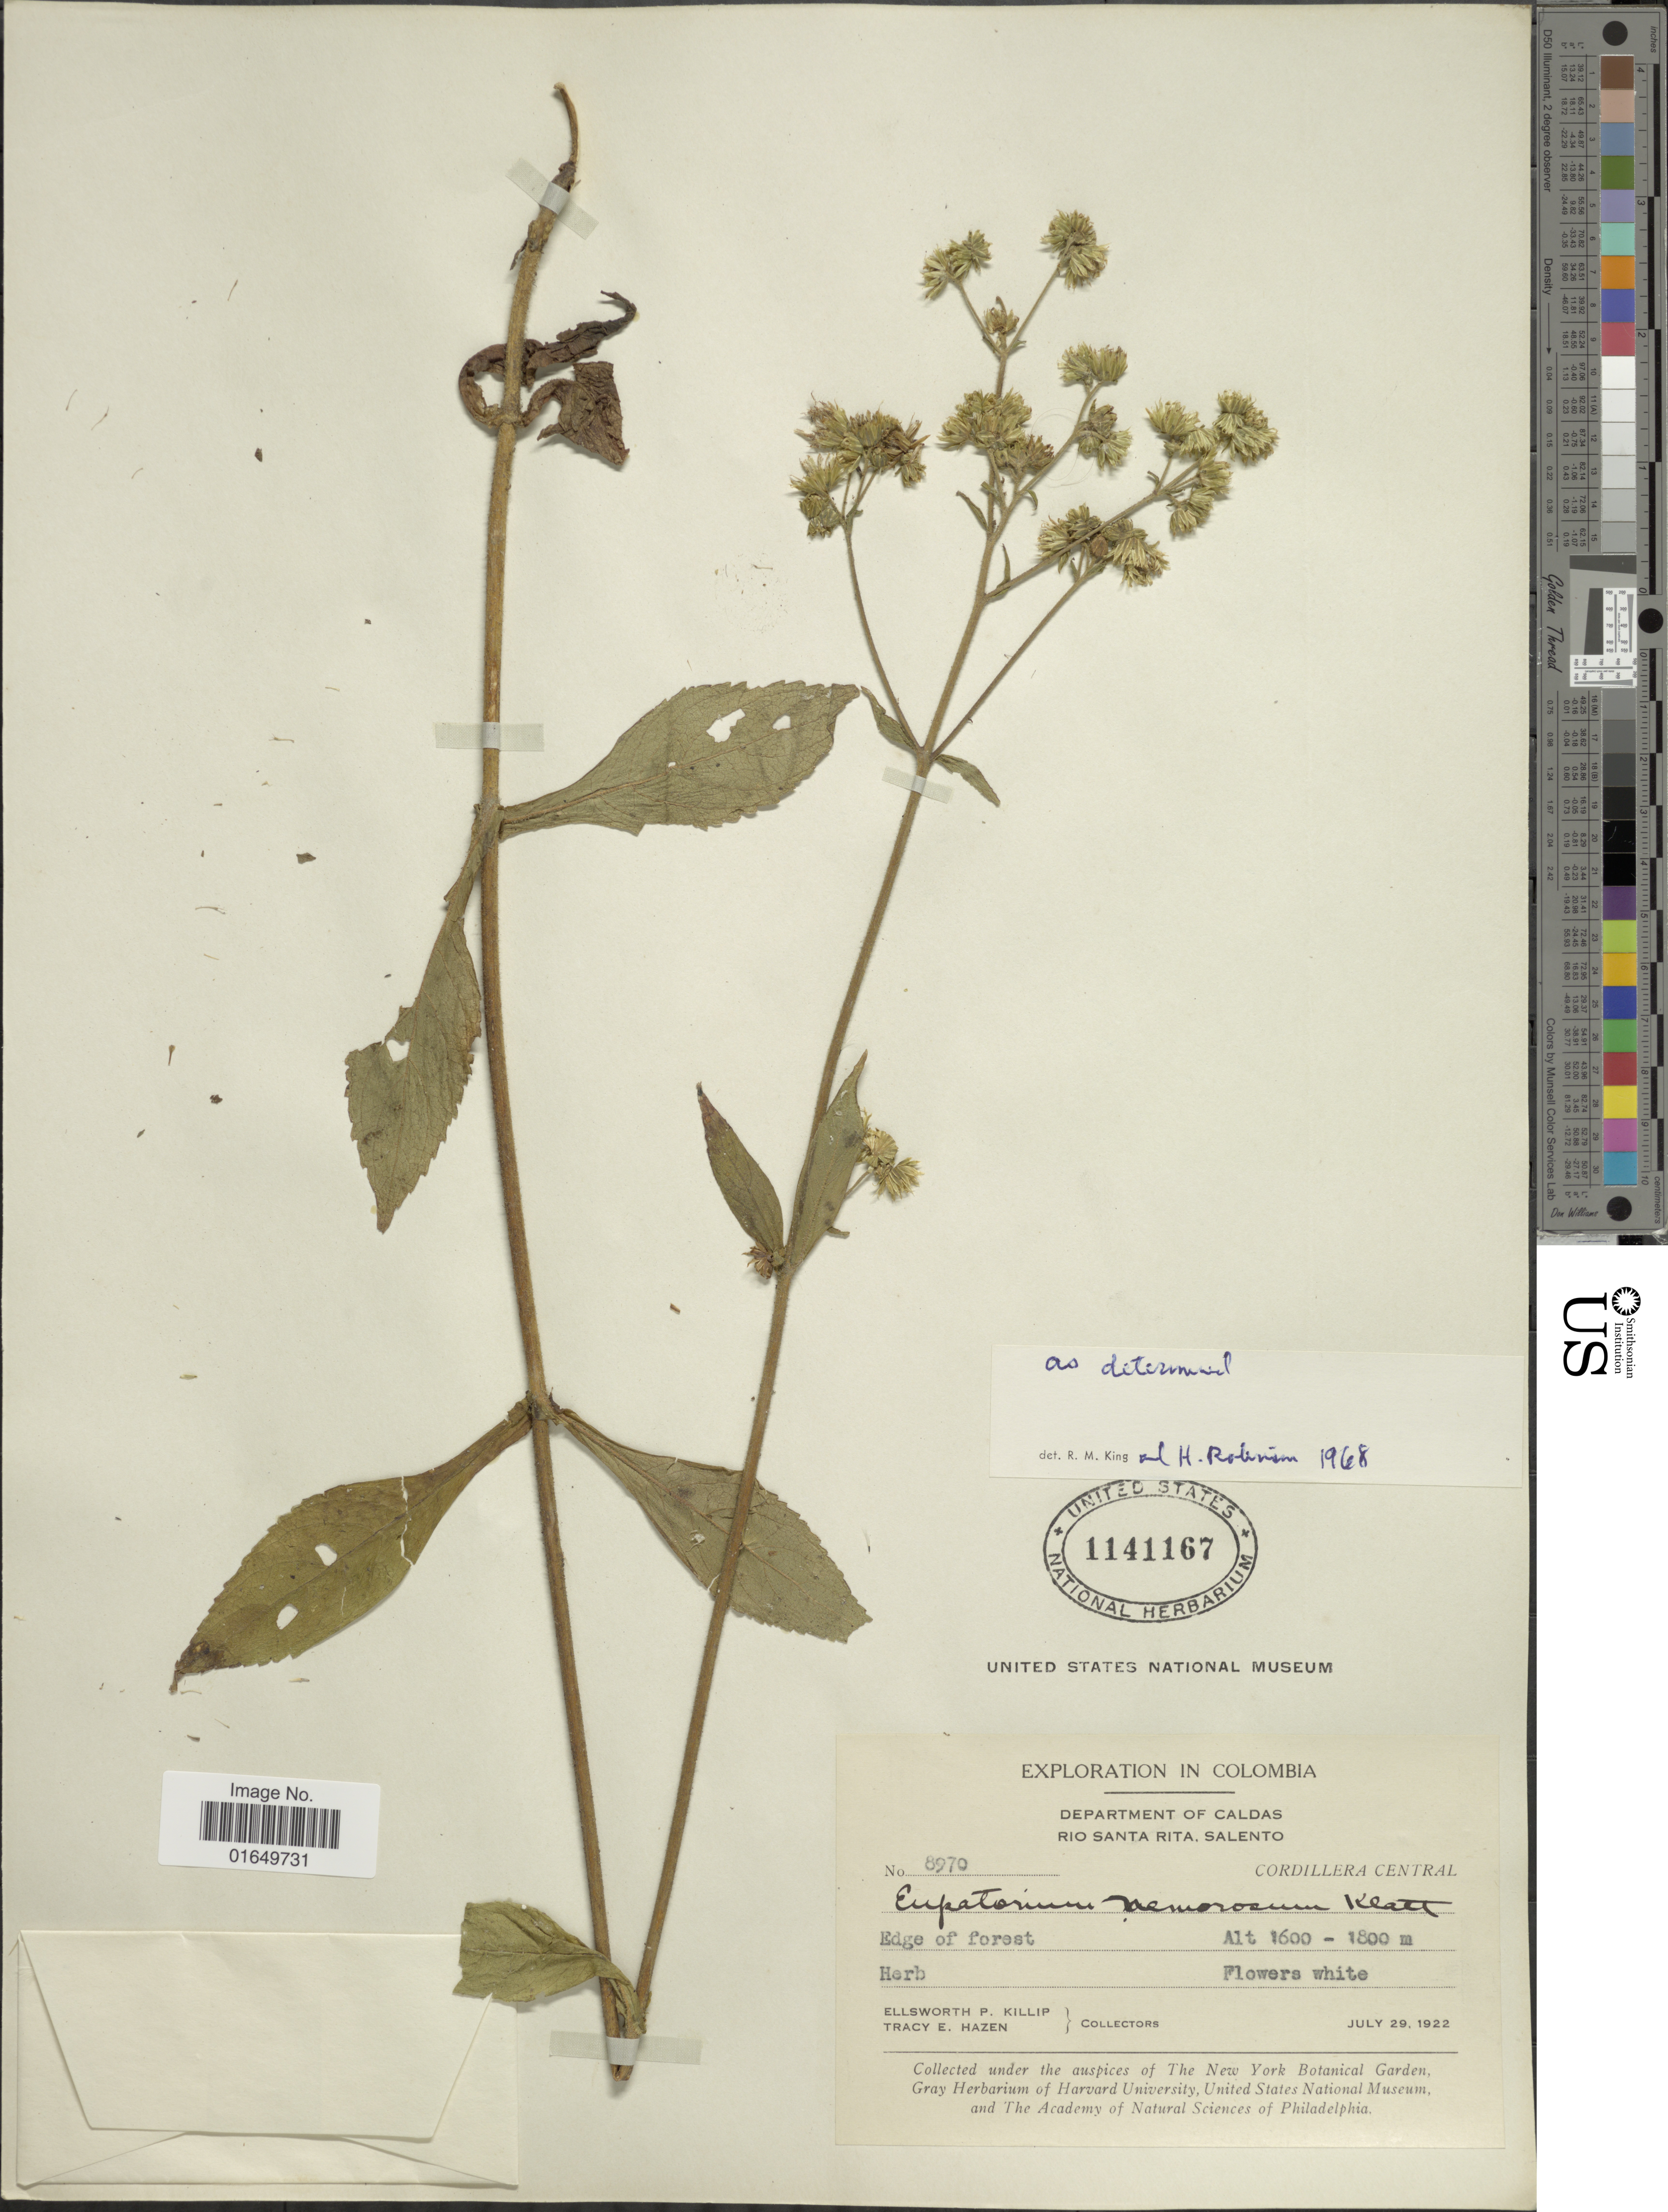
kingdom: Plantae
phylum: Tracheophyta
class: Magnoliopsida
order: Asterales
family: Asteraceae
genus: Polyanthina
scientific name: Polyanthina nemorosa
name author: (Klatt) R.M. King & H. Rob.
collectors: E. P. Killip & T. E. Hazen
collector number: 8970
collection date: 1922-07-29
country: Colombia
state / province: Caldas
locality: Rio Santa Rita, Salento. Cordillera Central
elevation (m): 1600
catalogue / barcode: US 1141167